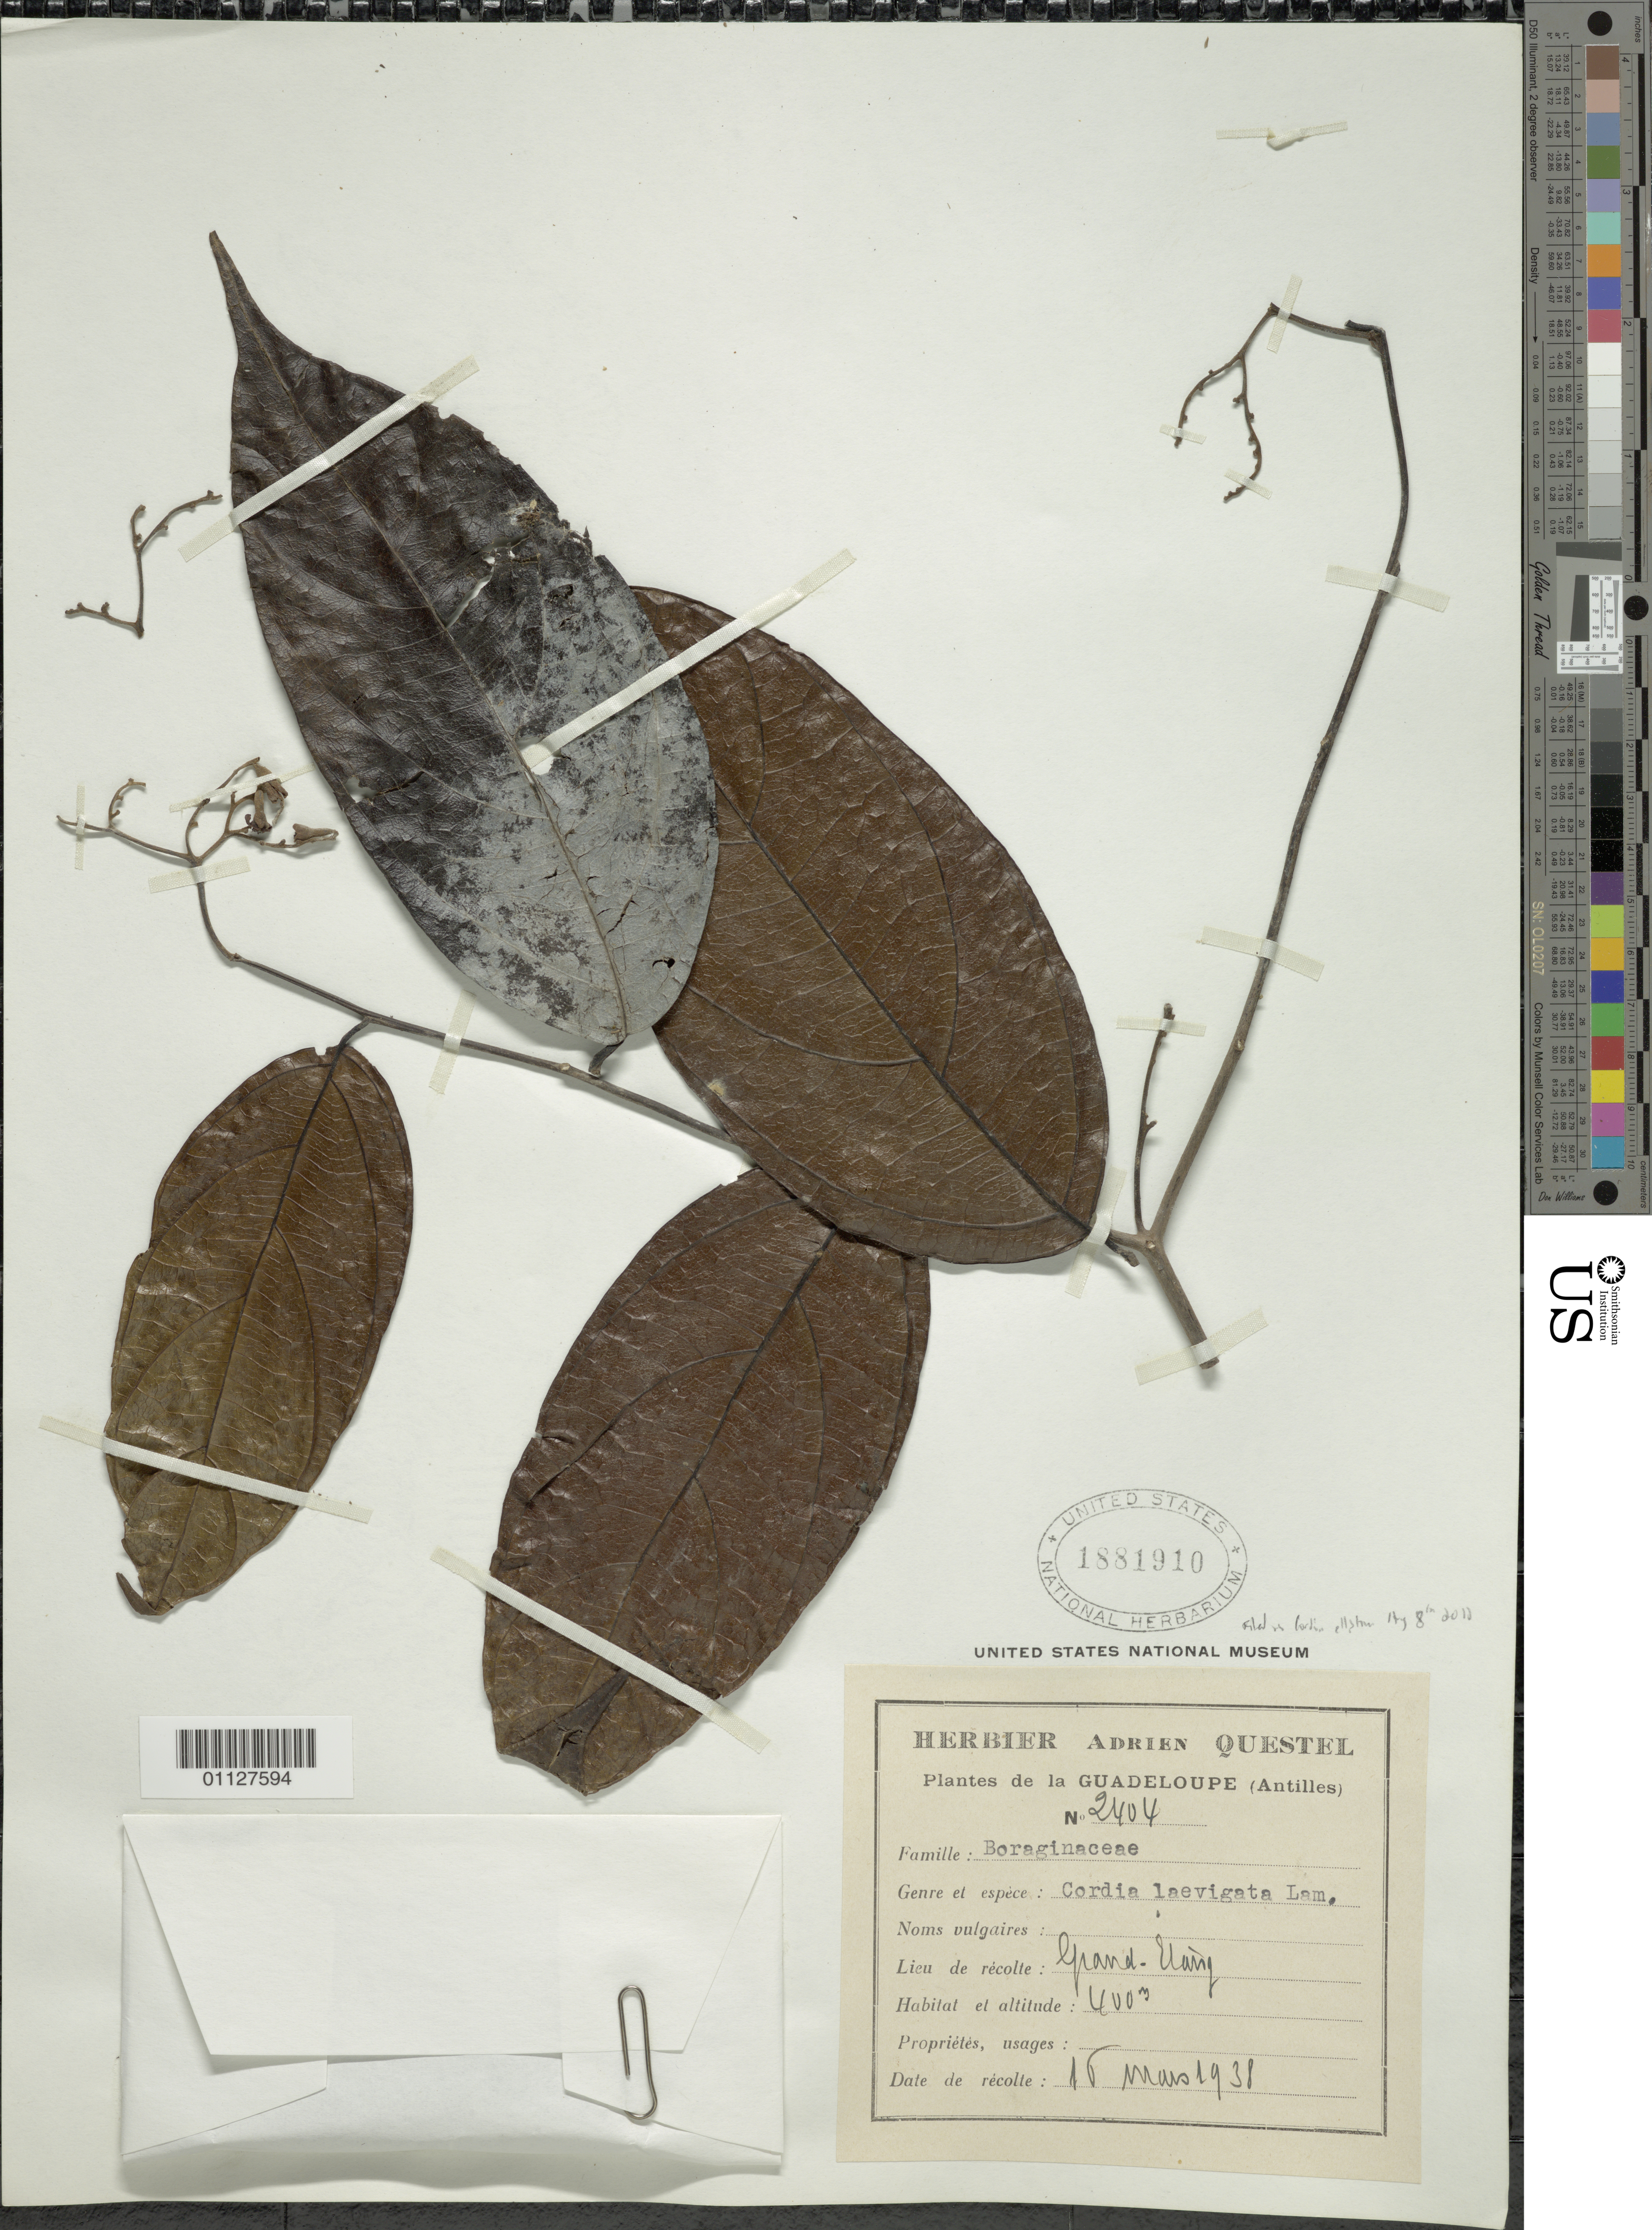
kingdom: Plantae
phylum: Tracheophyta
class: Magnoliopsida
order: Boraginales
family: Cordiaceae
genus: Cordia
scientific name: Cordia elliptica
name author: Sw.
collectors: A. Questel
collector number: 2404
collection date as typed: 16 Mar 1938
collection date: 1938-03-16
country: Guadeloupe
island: Marie Galante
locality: Grand Bourg.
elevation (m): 400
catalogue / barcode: US 1881910